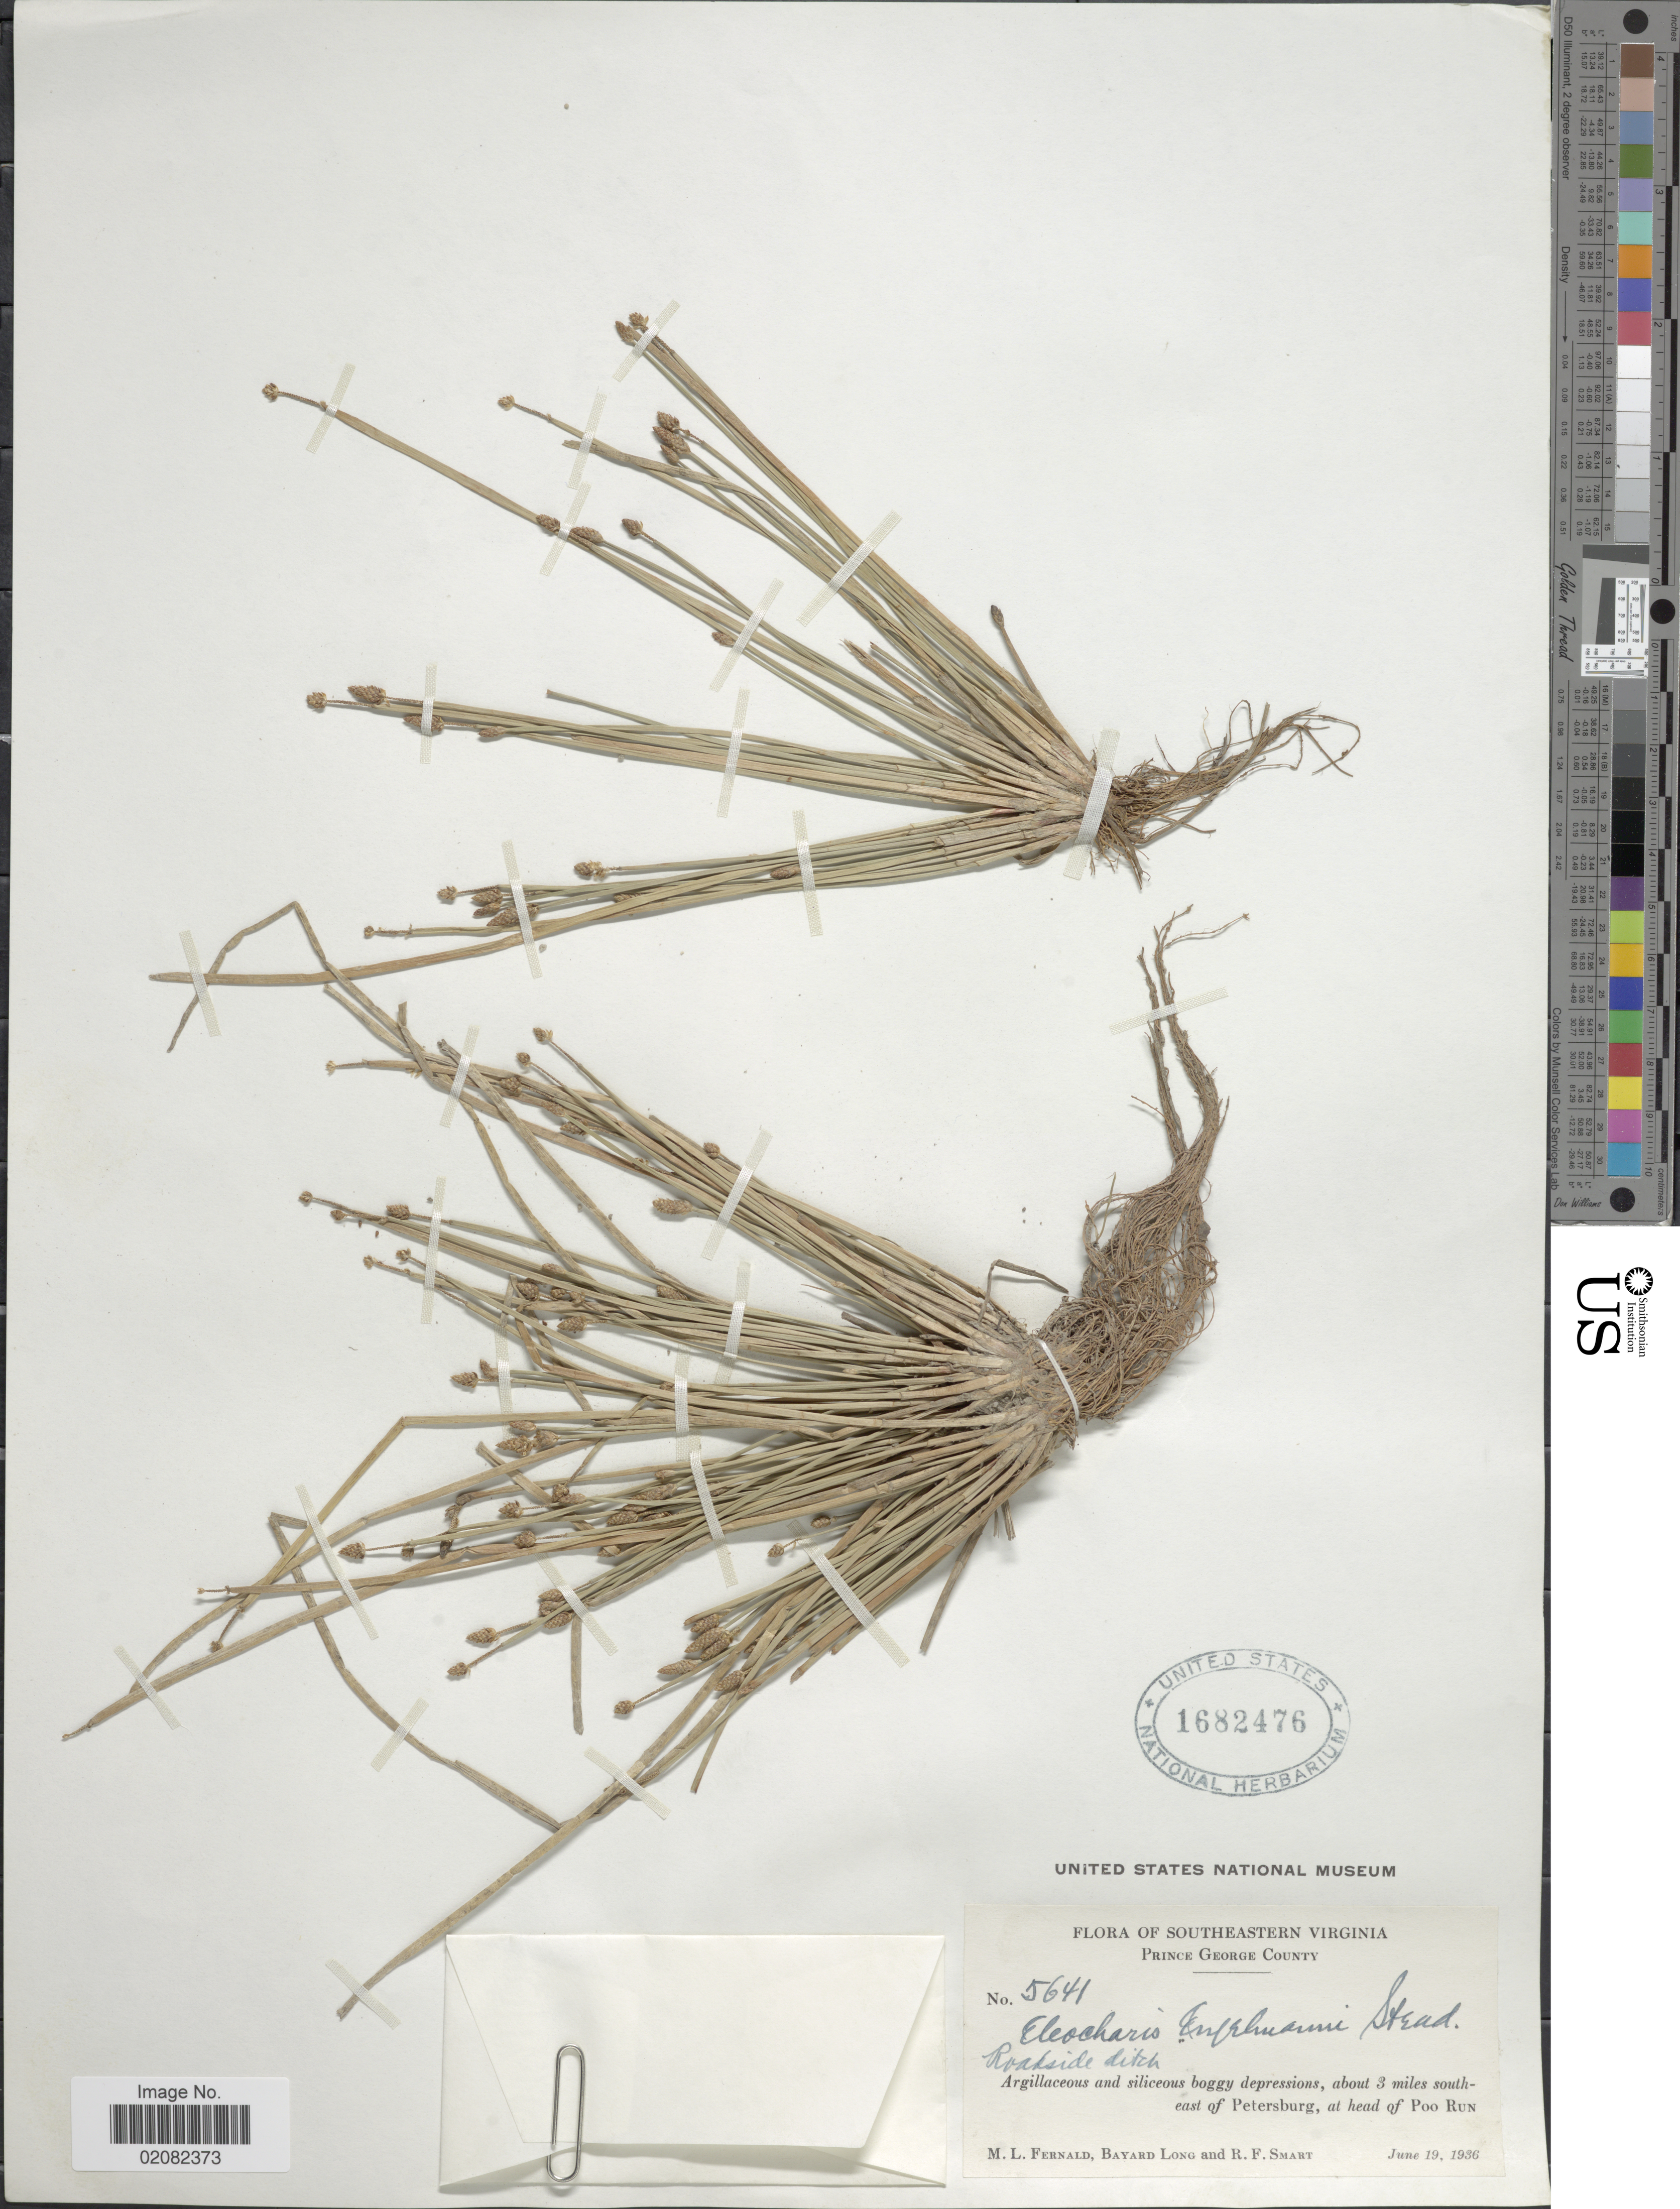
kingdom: Plantae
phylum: Tracheophyta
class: Liliopsida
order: Poales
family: Cyperaceae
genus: Eleocharis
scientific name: Eleocharis engelmannii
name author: Steud.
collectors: M. L. Fernald, B. Long & R. Smart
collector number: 5641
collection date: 1936-06-19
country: United States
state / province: Virginia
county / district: Prince George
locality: Southeastern Virginia, Prince George County, About 3 miles southeast of Petersburg, at head of Poo Run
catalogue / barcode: US 1682476